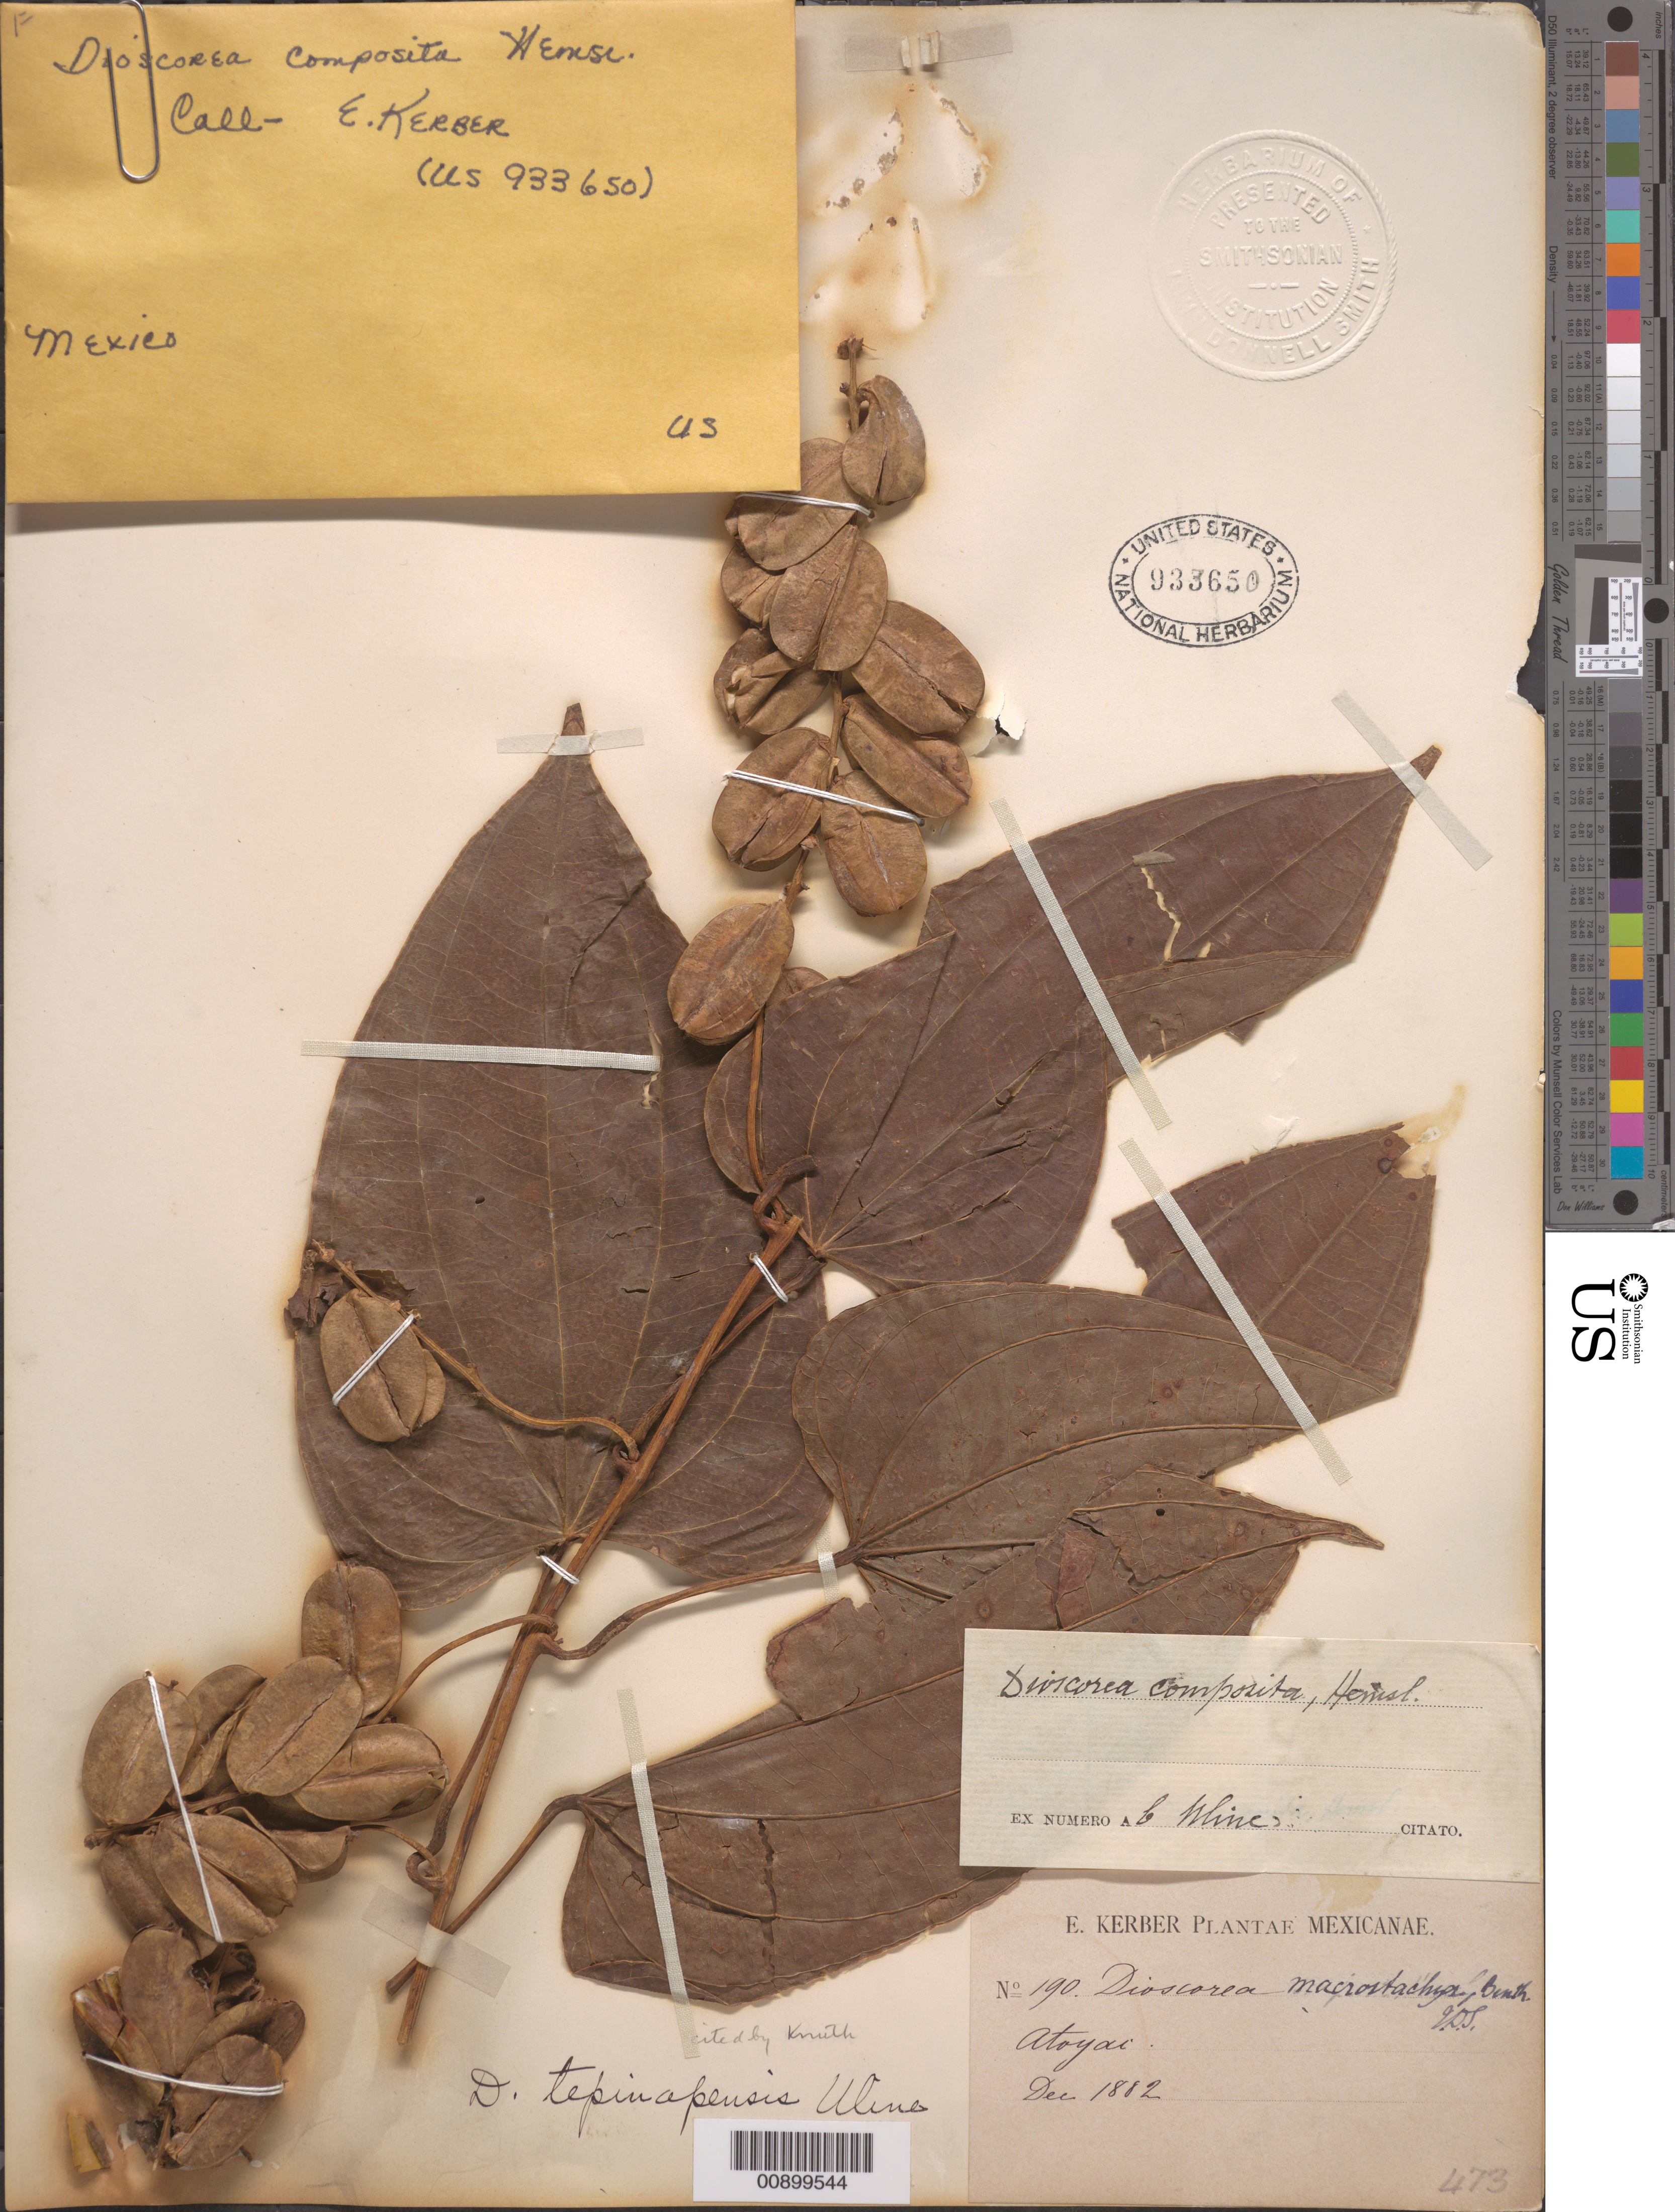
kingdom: Plantae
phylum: Tracheophyta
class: Liliopsida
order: Dioscoreales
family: Dioscoreaceae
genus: Dioscorea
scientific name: Dioscorea composita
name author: Hemsl.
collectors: E. Kerber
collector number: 190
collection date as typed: Dec 1882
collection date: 1882-12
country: Mexico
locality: Atoyac.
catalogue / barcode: US 933650